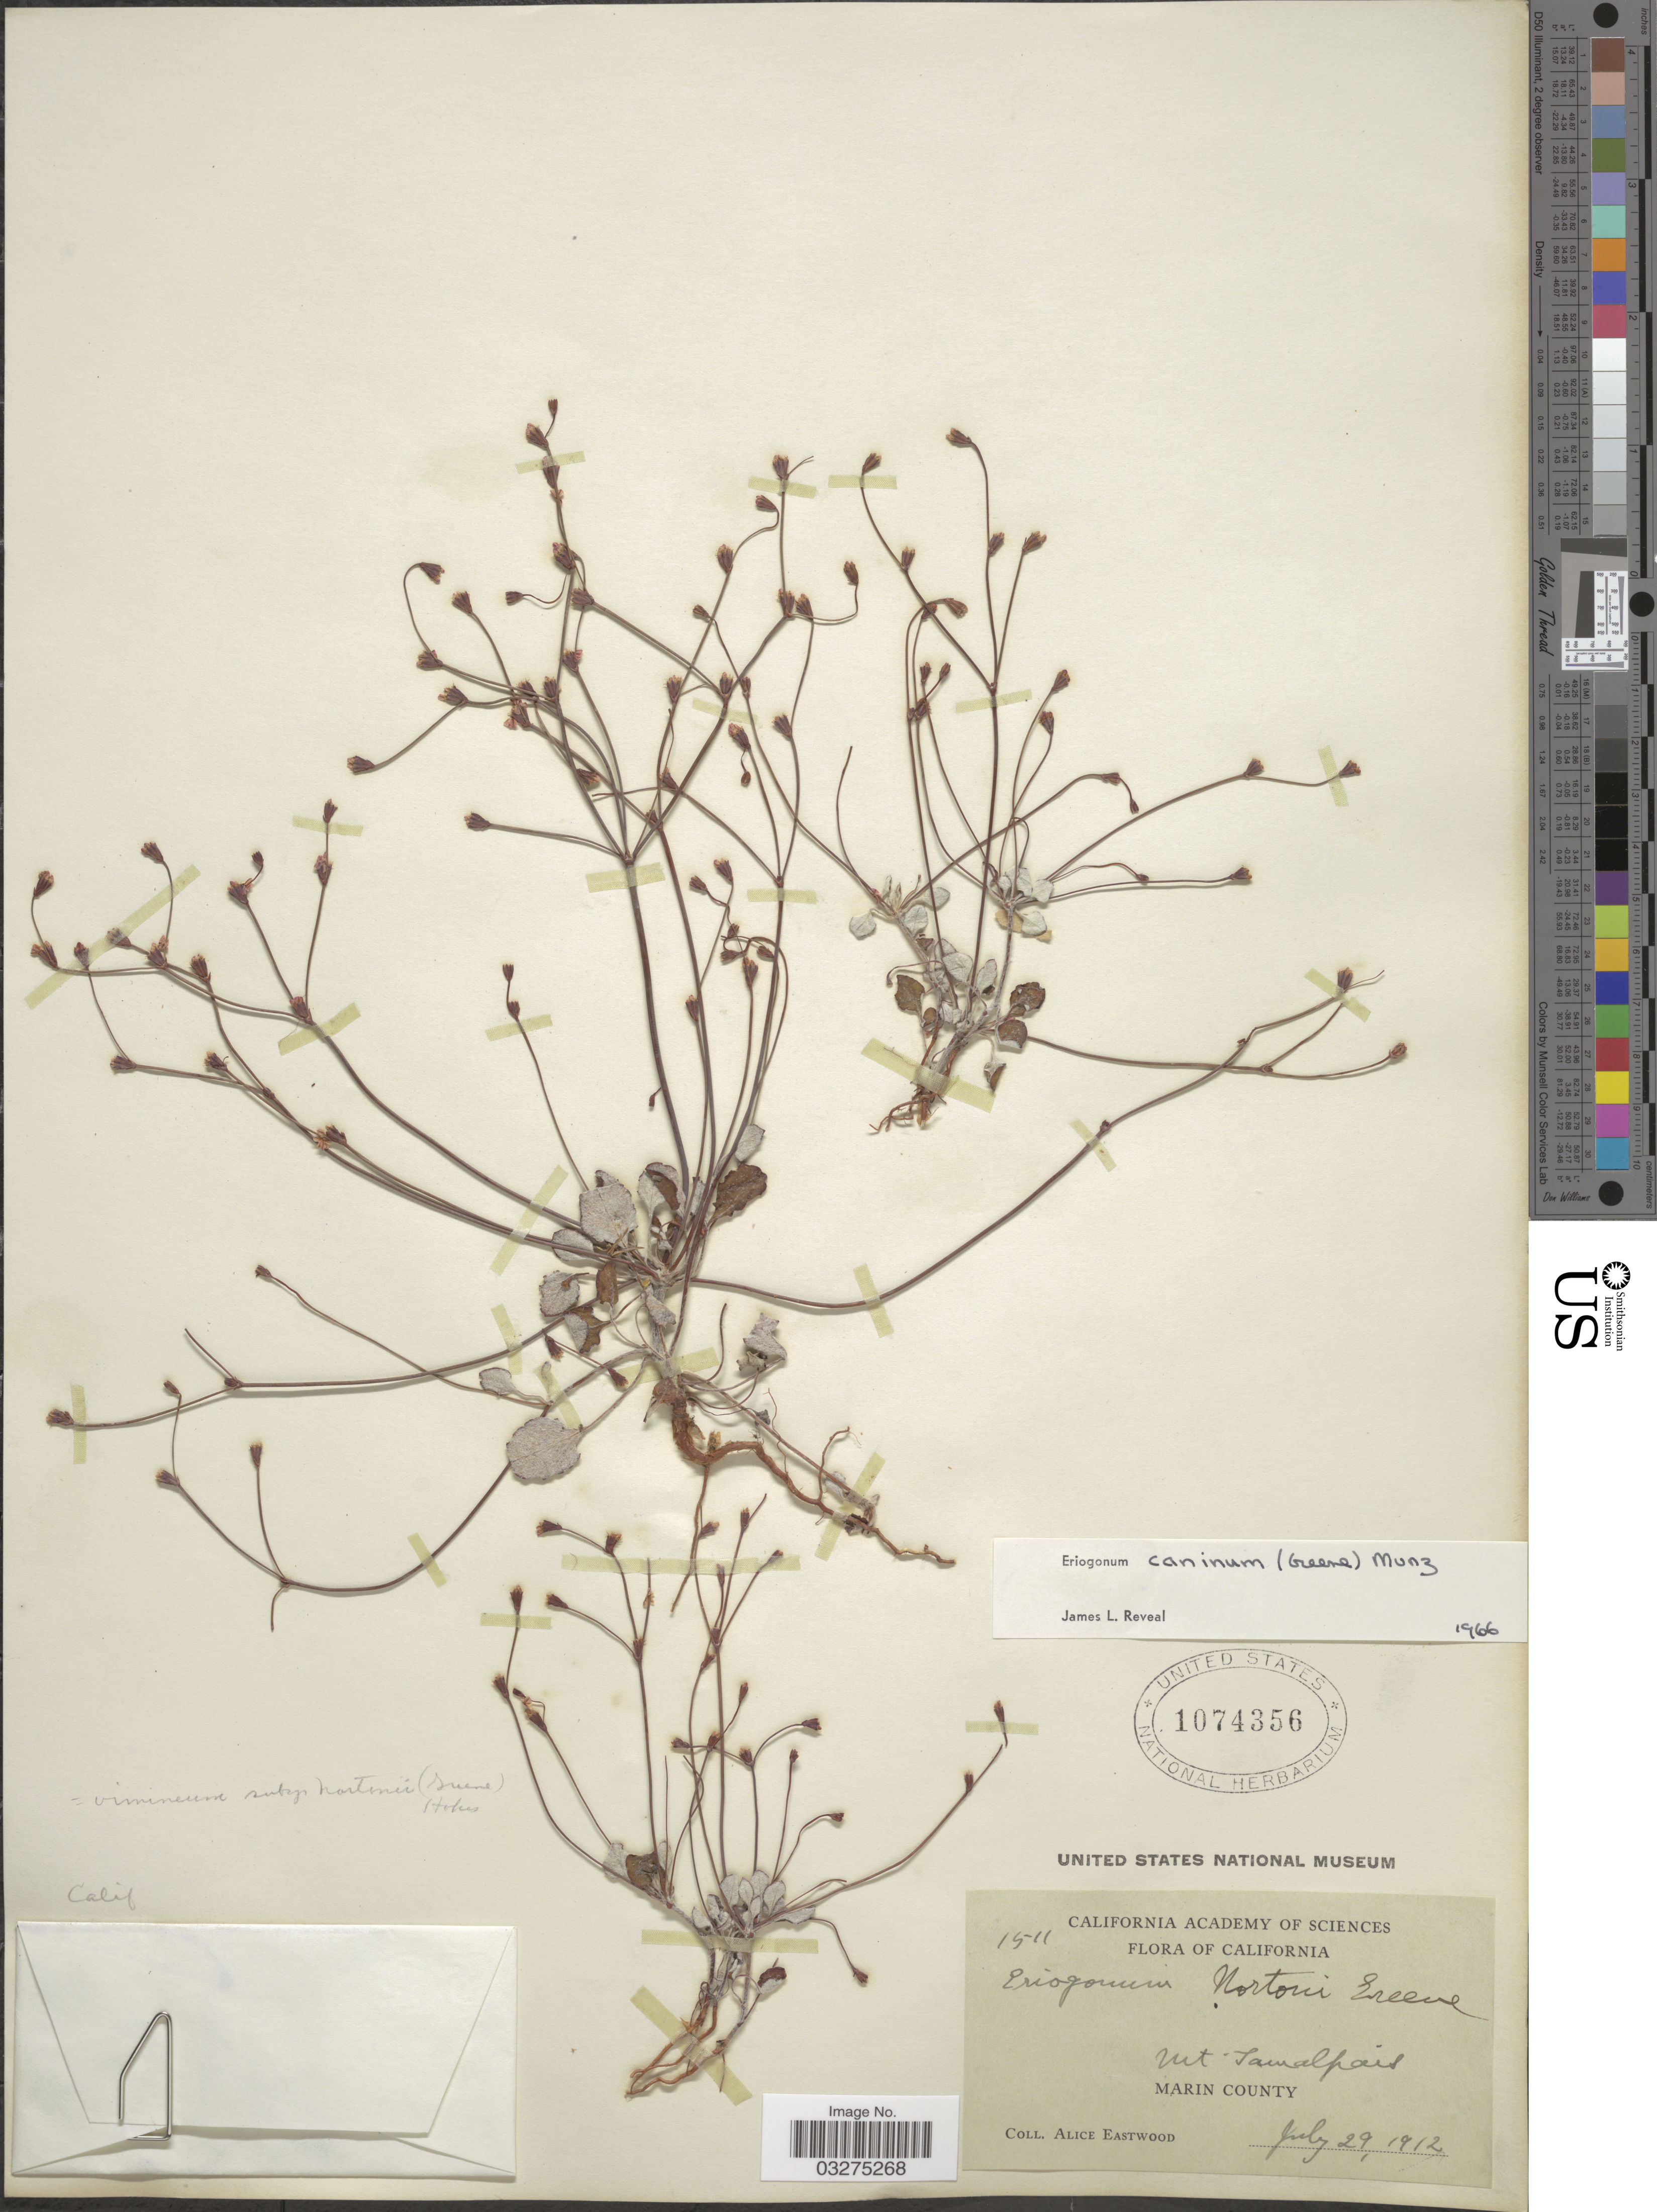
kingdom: Plantae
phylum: Tracheophyta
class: Magnoliopsida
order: Caryophyllales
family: Polygonaceae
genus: Eriogonum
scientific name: Eriogonum caninum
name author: (Greene) Munz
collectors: A. Eastwood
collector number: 1511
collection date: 1912-07-29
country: United States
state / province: California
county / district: Marin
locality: Mt. Tamalpais, Marin County.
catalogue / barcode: US 1074356